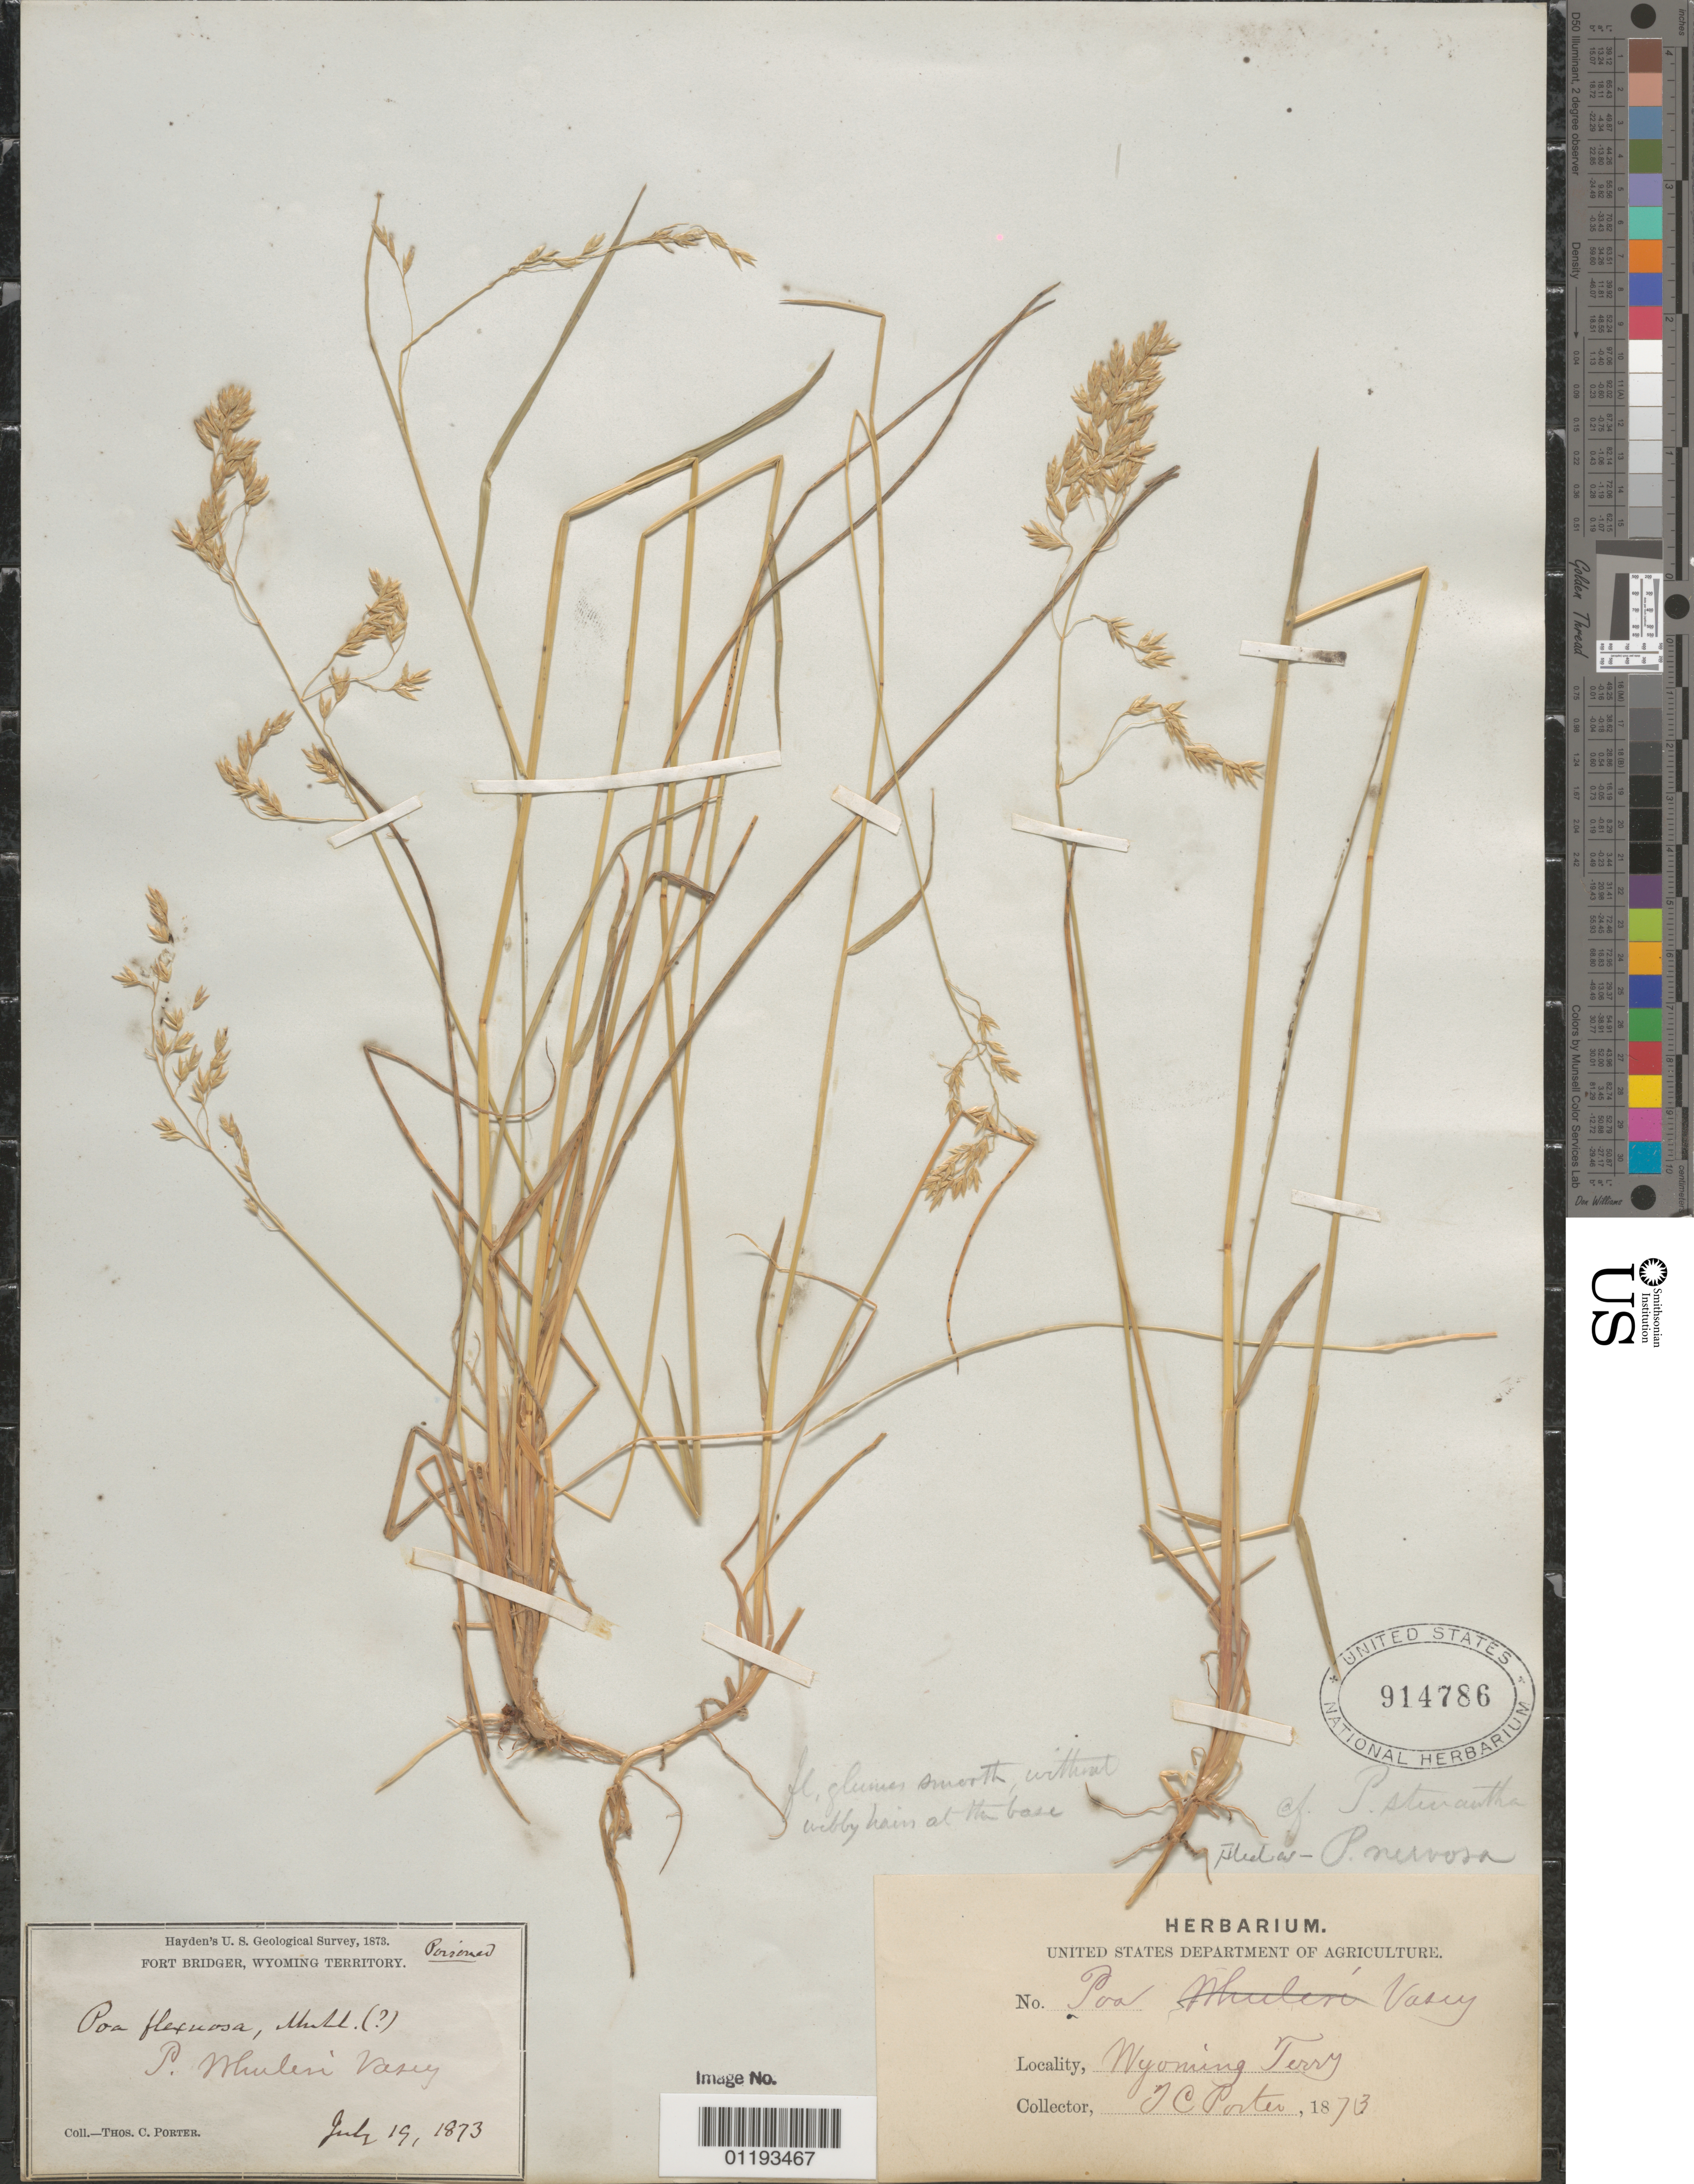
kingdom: Plantae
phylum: Tracheophyta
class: Liliopsida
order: Poales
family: Poaceae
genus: Poa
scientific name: Poa nervosa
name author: (Hook.) Vasey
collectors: T. C. Porter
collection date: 1873-07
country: United States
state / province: Wyoming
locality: Fort Bridger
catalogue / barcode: US 914786